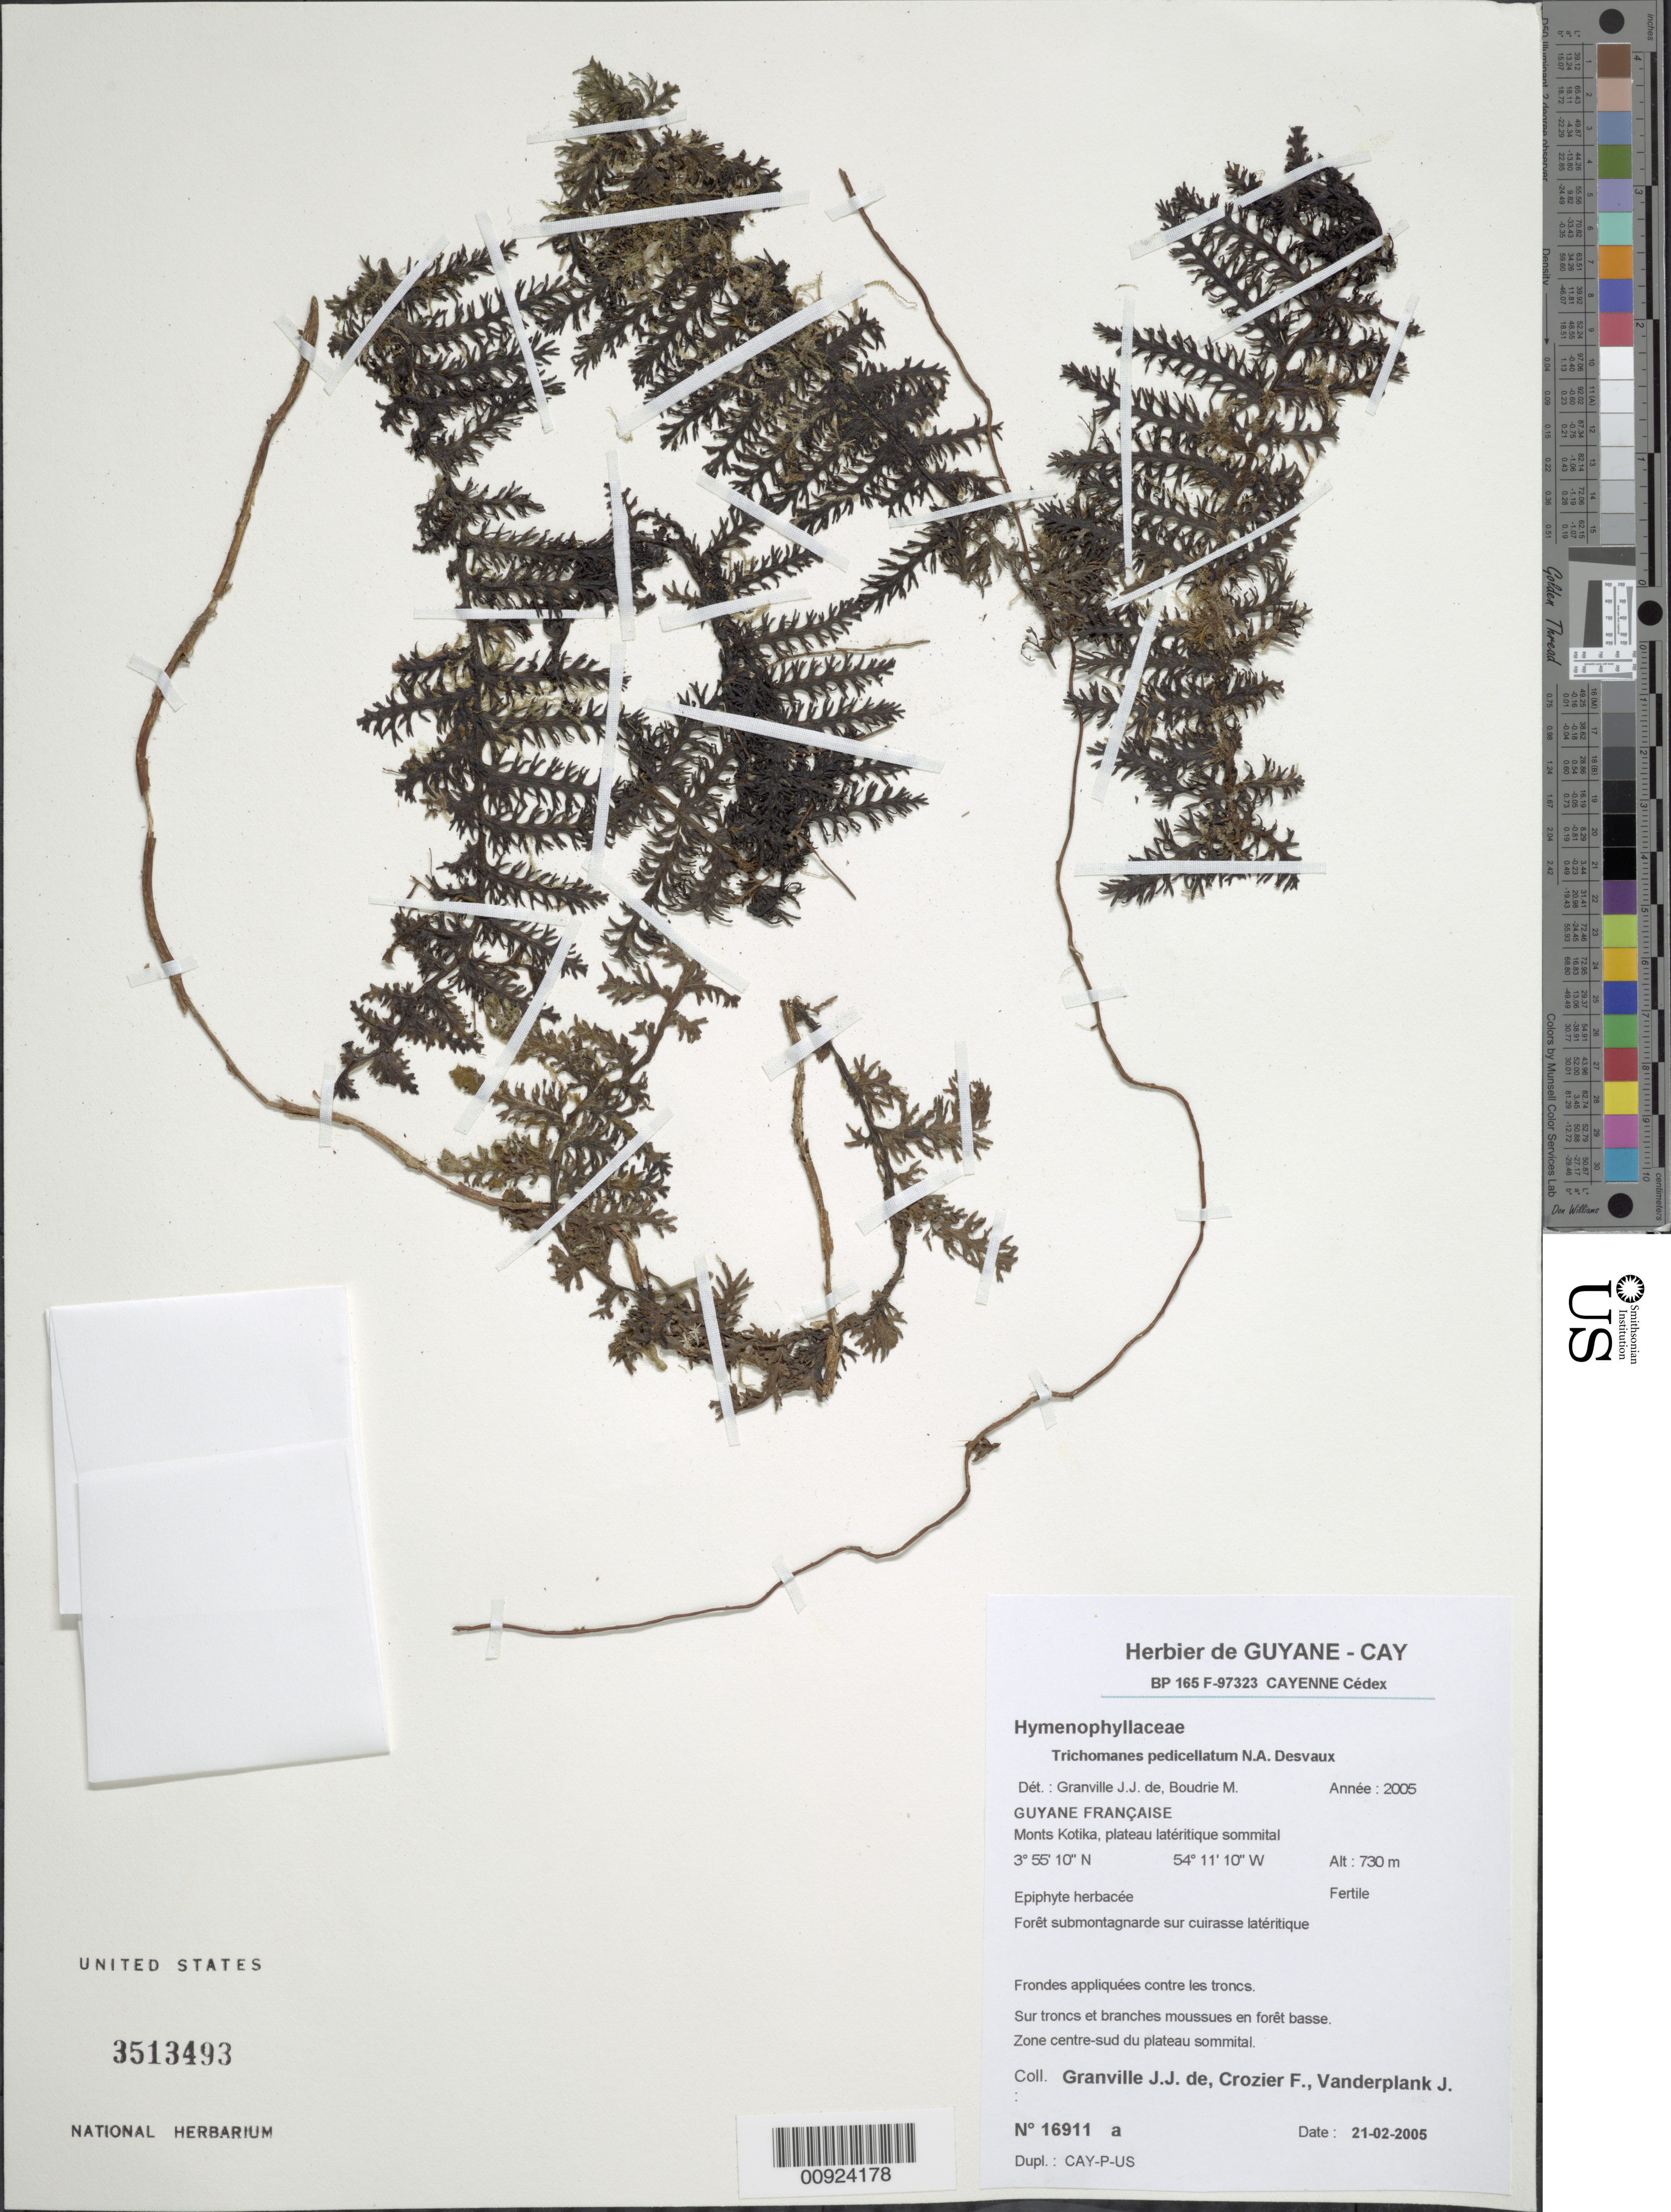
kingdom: Plantae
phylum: Tracheophyta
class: Polypodiopsida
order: Hymenophyllales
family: Hymenophyllaceae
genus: Trichomanes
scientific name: Trichomanes pedicellatum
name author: Desv.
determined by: Granville, J. J.; Boudrie, M.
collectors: J.-J. de Granville, F. Crozier & J. Vanderplank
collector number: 16911 a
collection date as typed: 21-Feb-05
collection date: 2005-02-21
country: French Guiana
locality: Monts Kotika, zone centre-sud du plateau lateritique sommital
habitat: Foret submontagnarde sur cuirasse lateritique, sur troncs et branches moussues en foret base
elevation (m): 730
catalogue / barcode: US 3513493